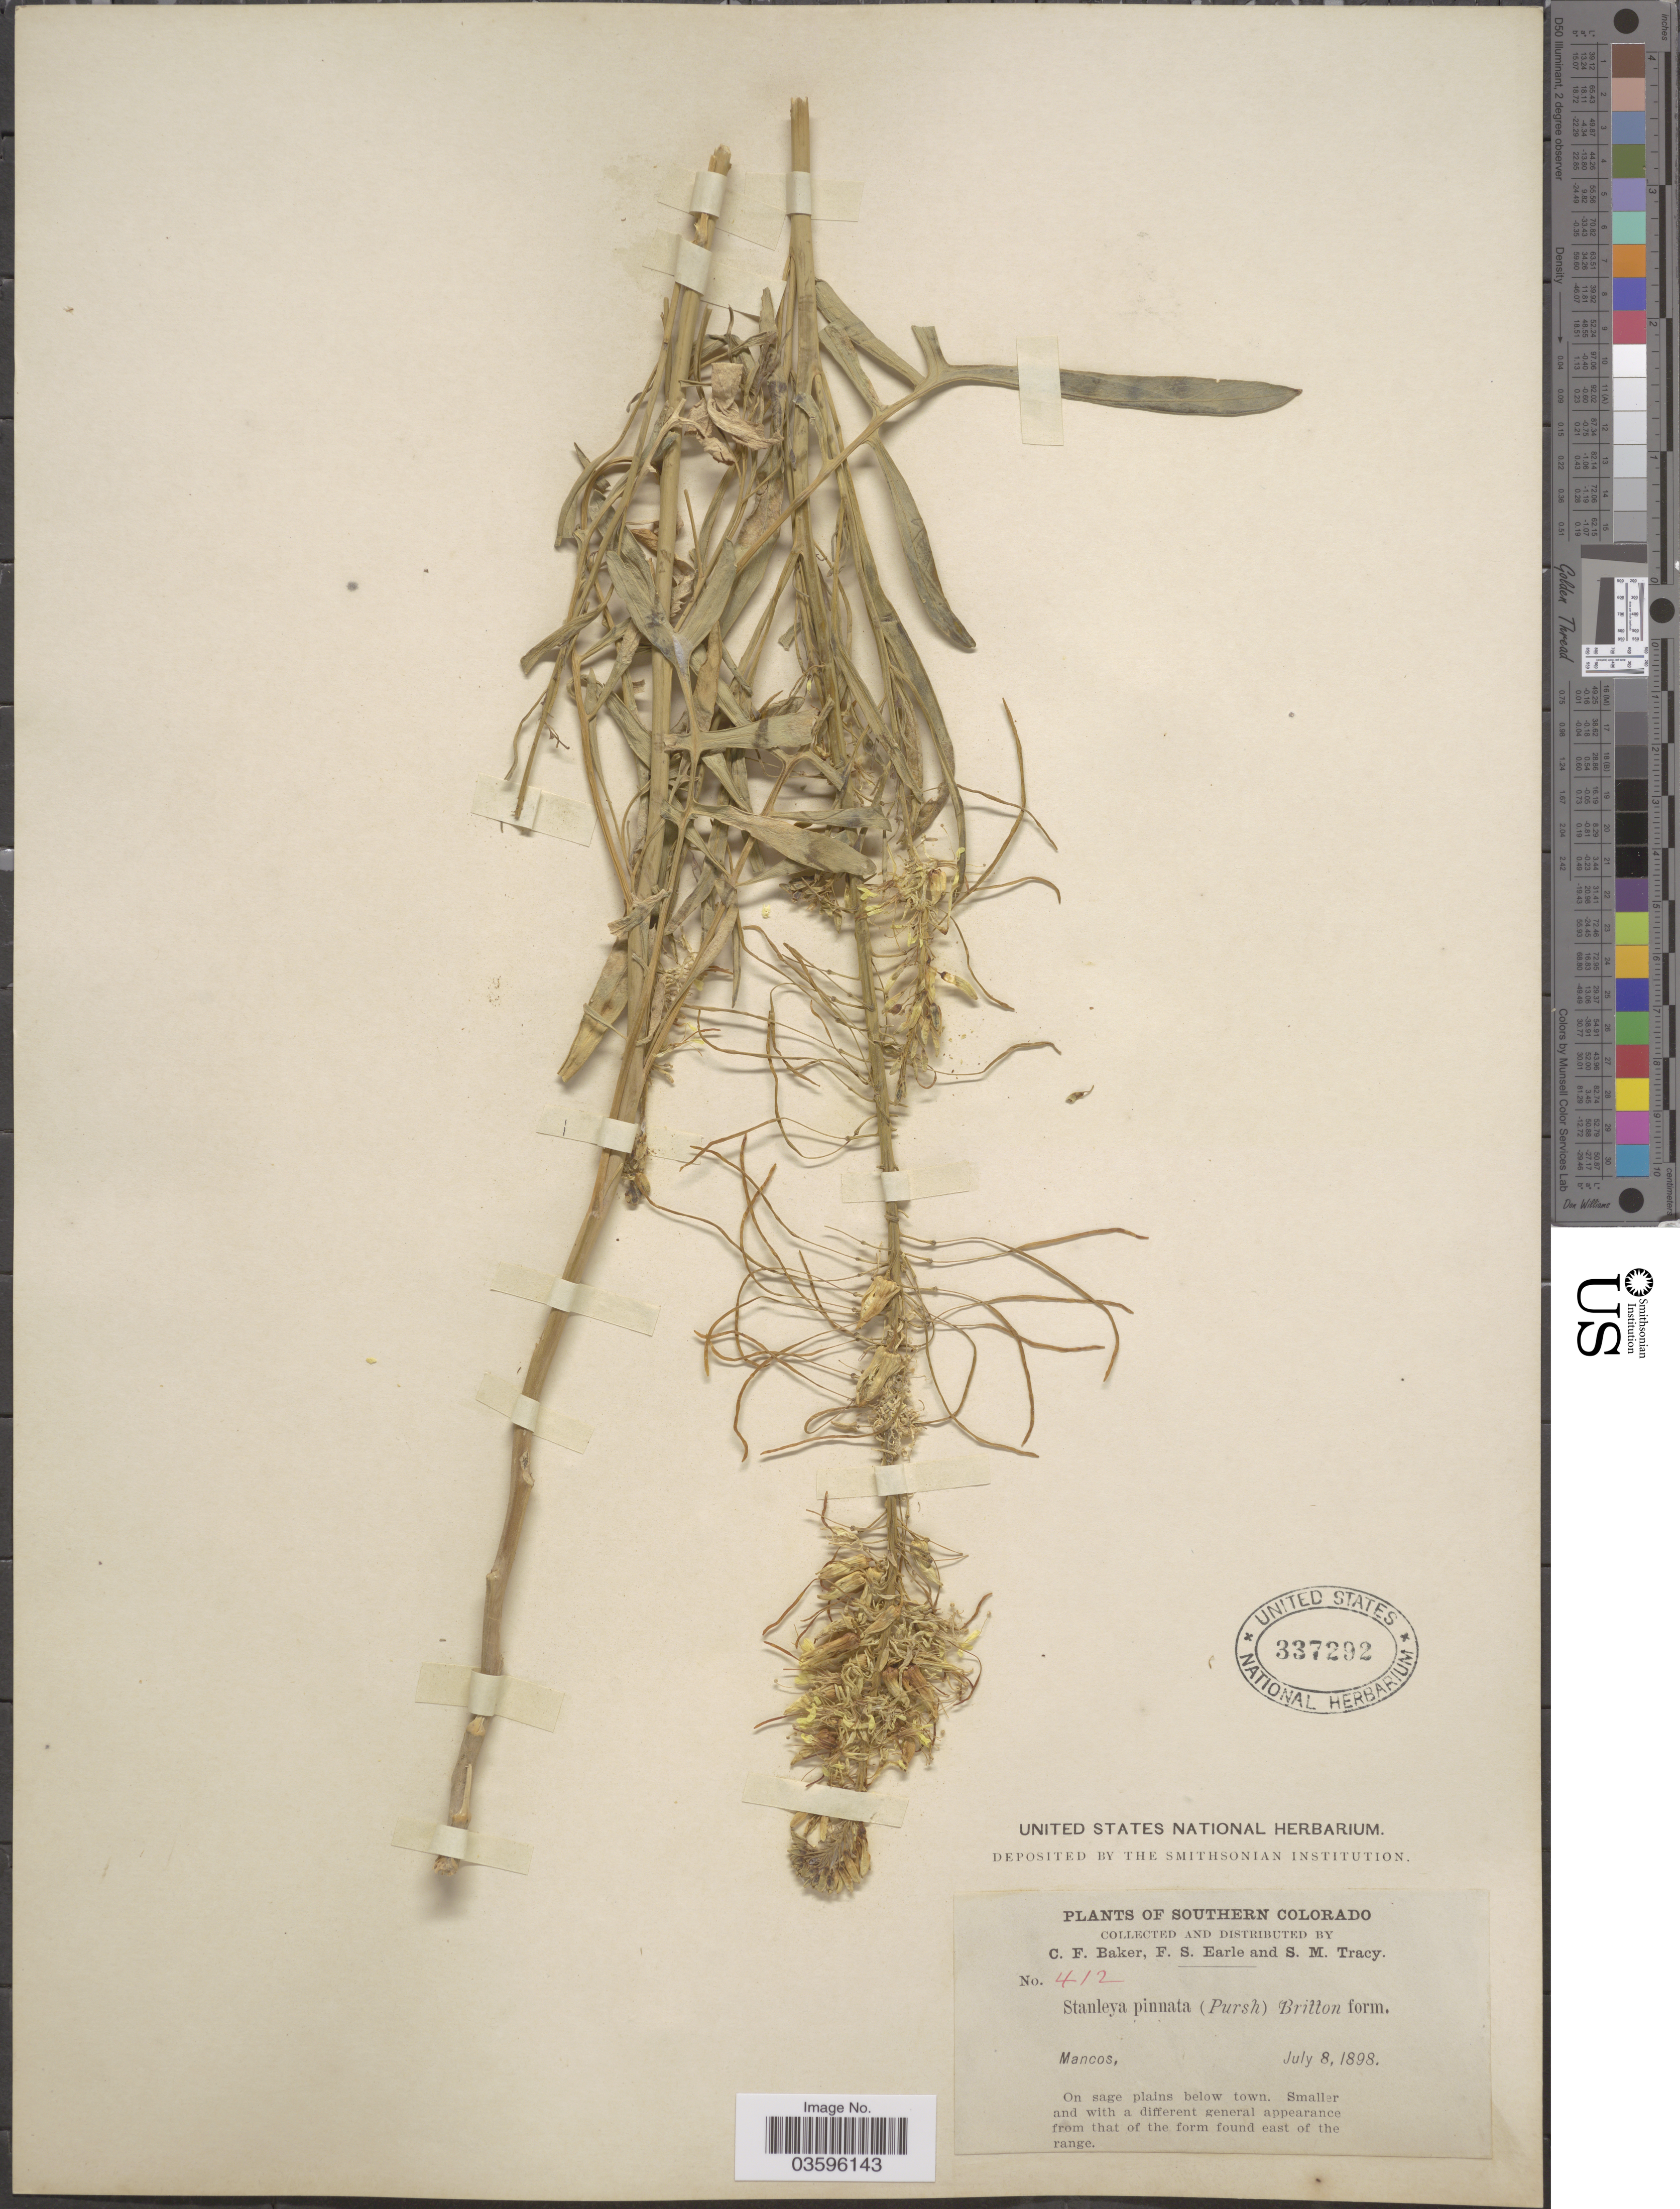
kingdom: Plantae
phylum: Tracheophyta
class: Magnoliopsida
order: Brassicales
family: Brassicaceae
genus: Stanleya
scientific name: Stanleya pinnata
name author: (Pursh) Britton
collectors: C. F. Baker, F. S. Earle & S. M. Tracy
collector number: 412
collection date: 1898-07-08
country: United States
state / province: Colorado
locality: Southern Colorado. Mancos. On sage plains below town. Smaller and with a different general appearance from that of the form found east of the range.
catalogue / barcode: US 337292